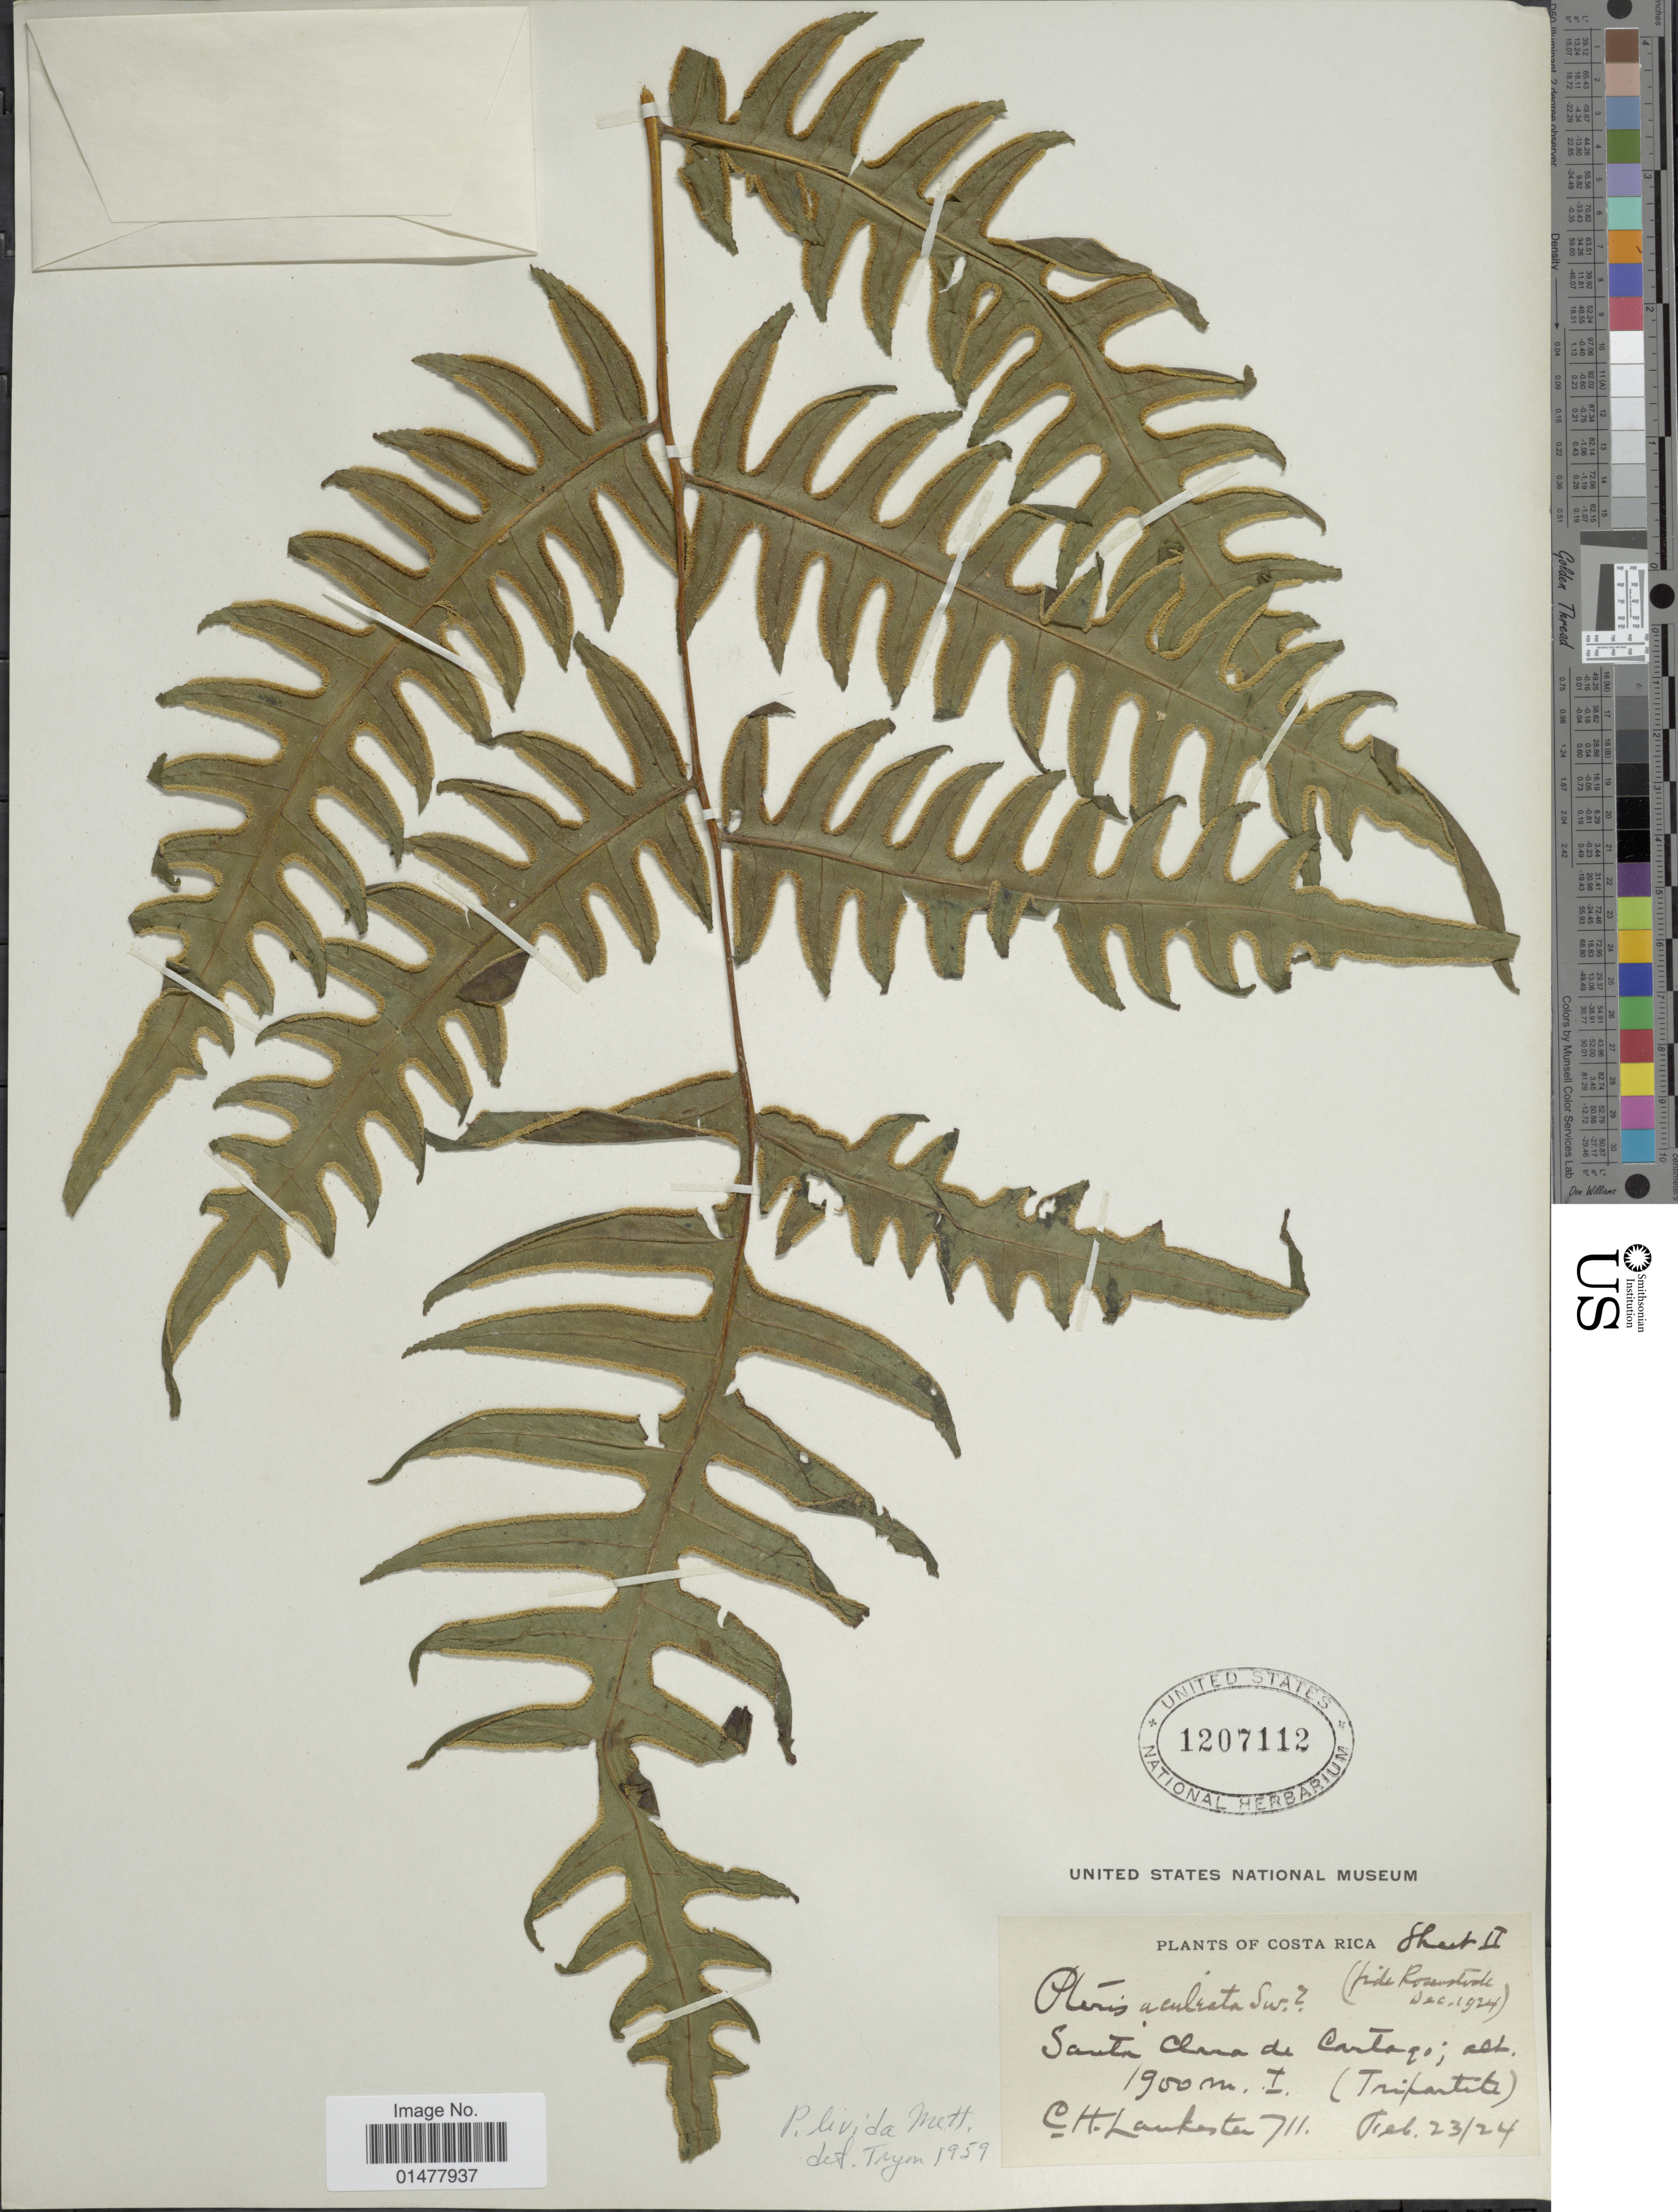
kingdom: Plantae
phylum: Tracheophyta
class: Polypodiopsida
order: Polypodiales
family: Pteridaceae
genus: Pteris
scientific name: Pteris navarrensis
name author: Christ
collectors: C. H. Lankester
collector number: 711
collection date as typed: Transcribed d/m/y: 23/2/24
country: Costa Rica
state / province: Cartago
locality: Santa Clara de Cartago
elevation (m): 1900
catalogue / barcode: US 1207112